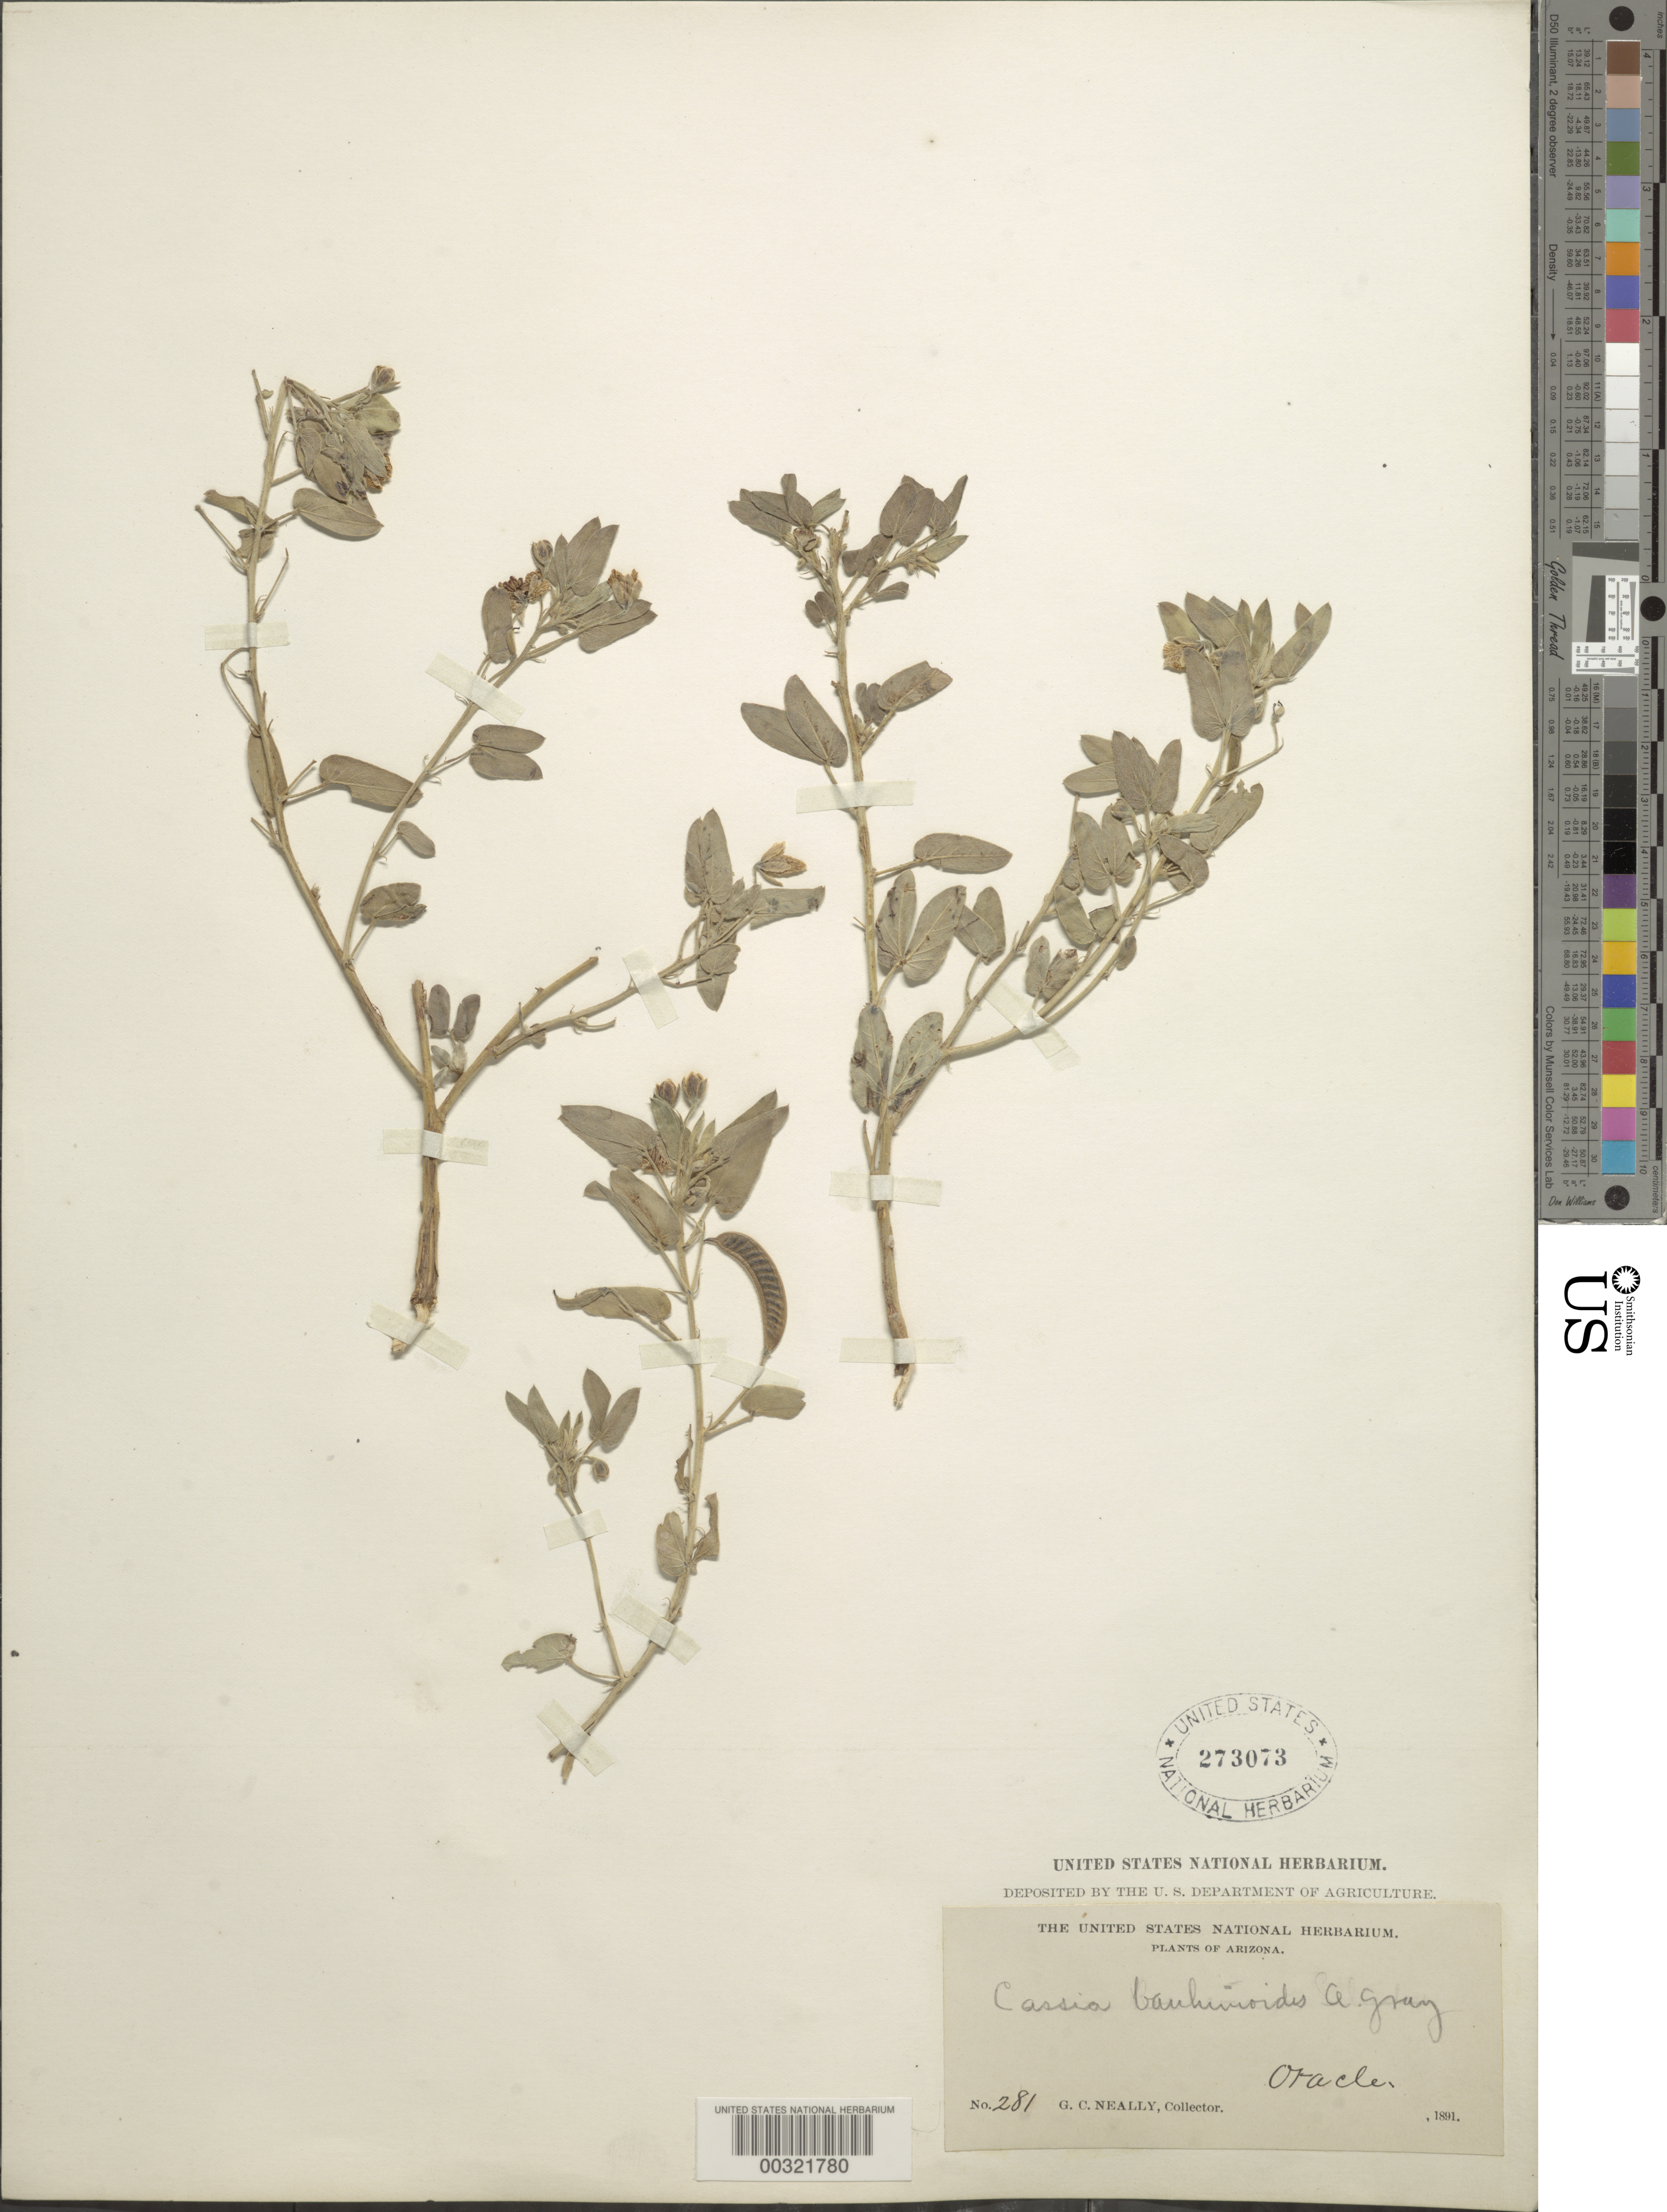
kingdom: Plantae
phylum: Tracheophyta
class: Magnoliopsida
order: Fabales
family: Fabaceae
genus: Senna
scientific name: Senna bauhinioides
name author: (A. Gray) H.S. Irwin & Barneby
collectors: G. C. Nealley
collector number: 281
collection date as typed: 1891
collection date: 1891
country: United States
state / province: Arizona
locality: Oracle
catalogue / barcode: US 273073